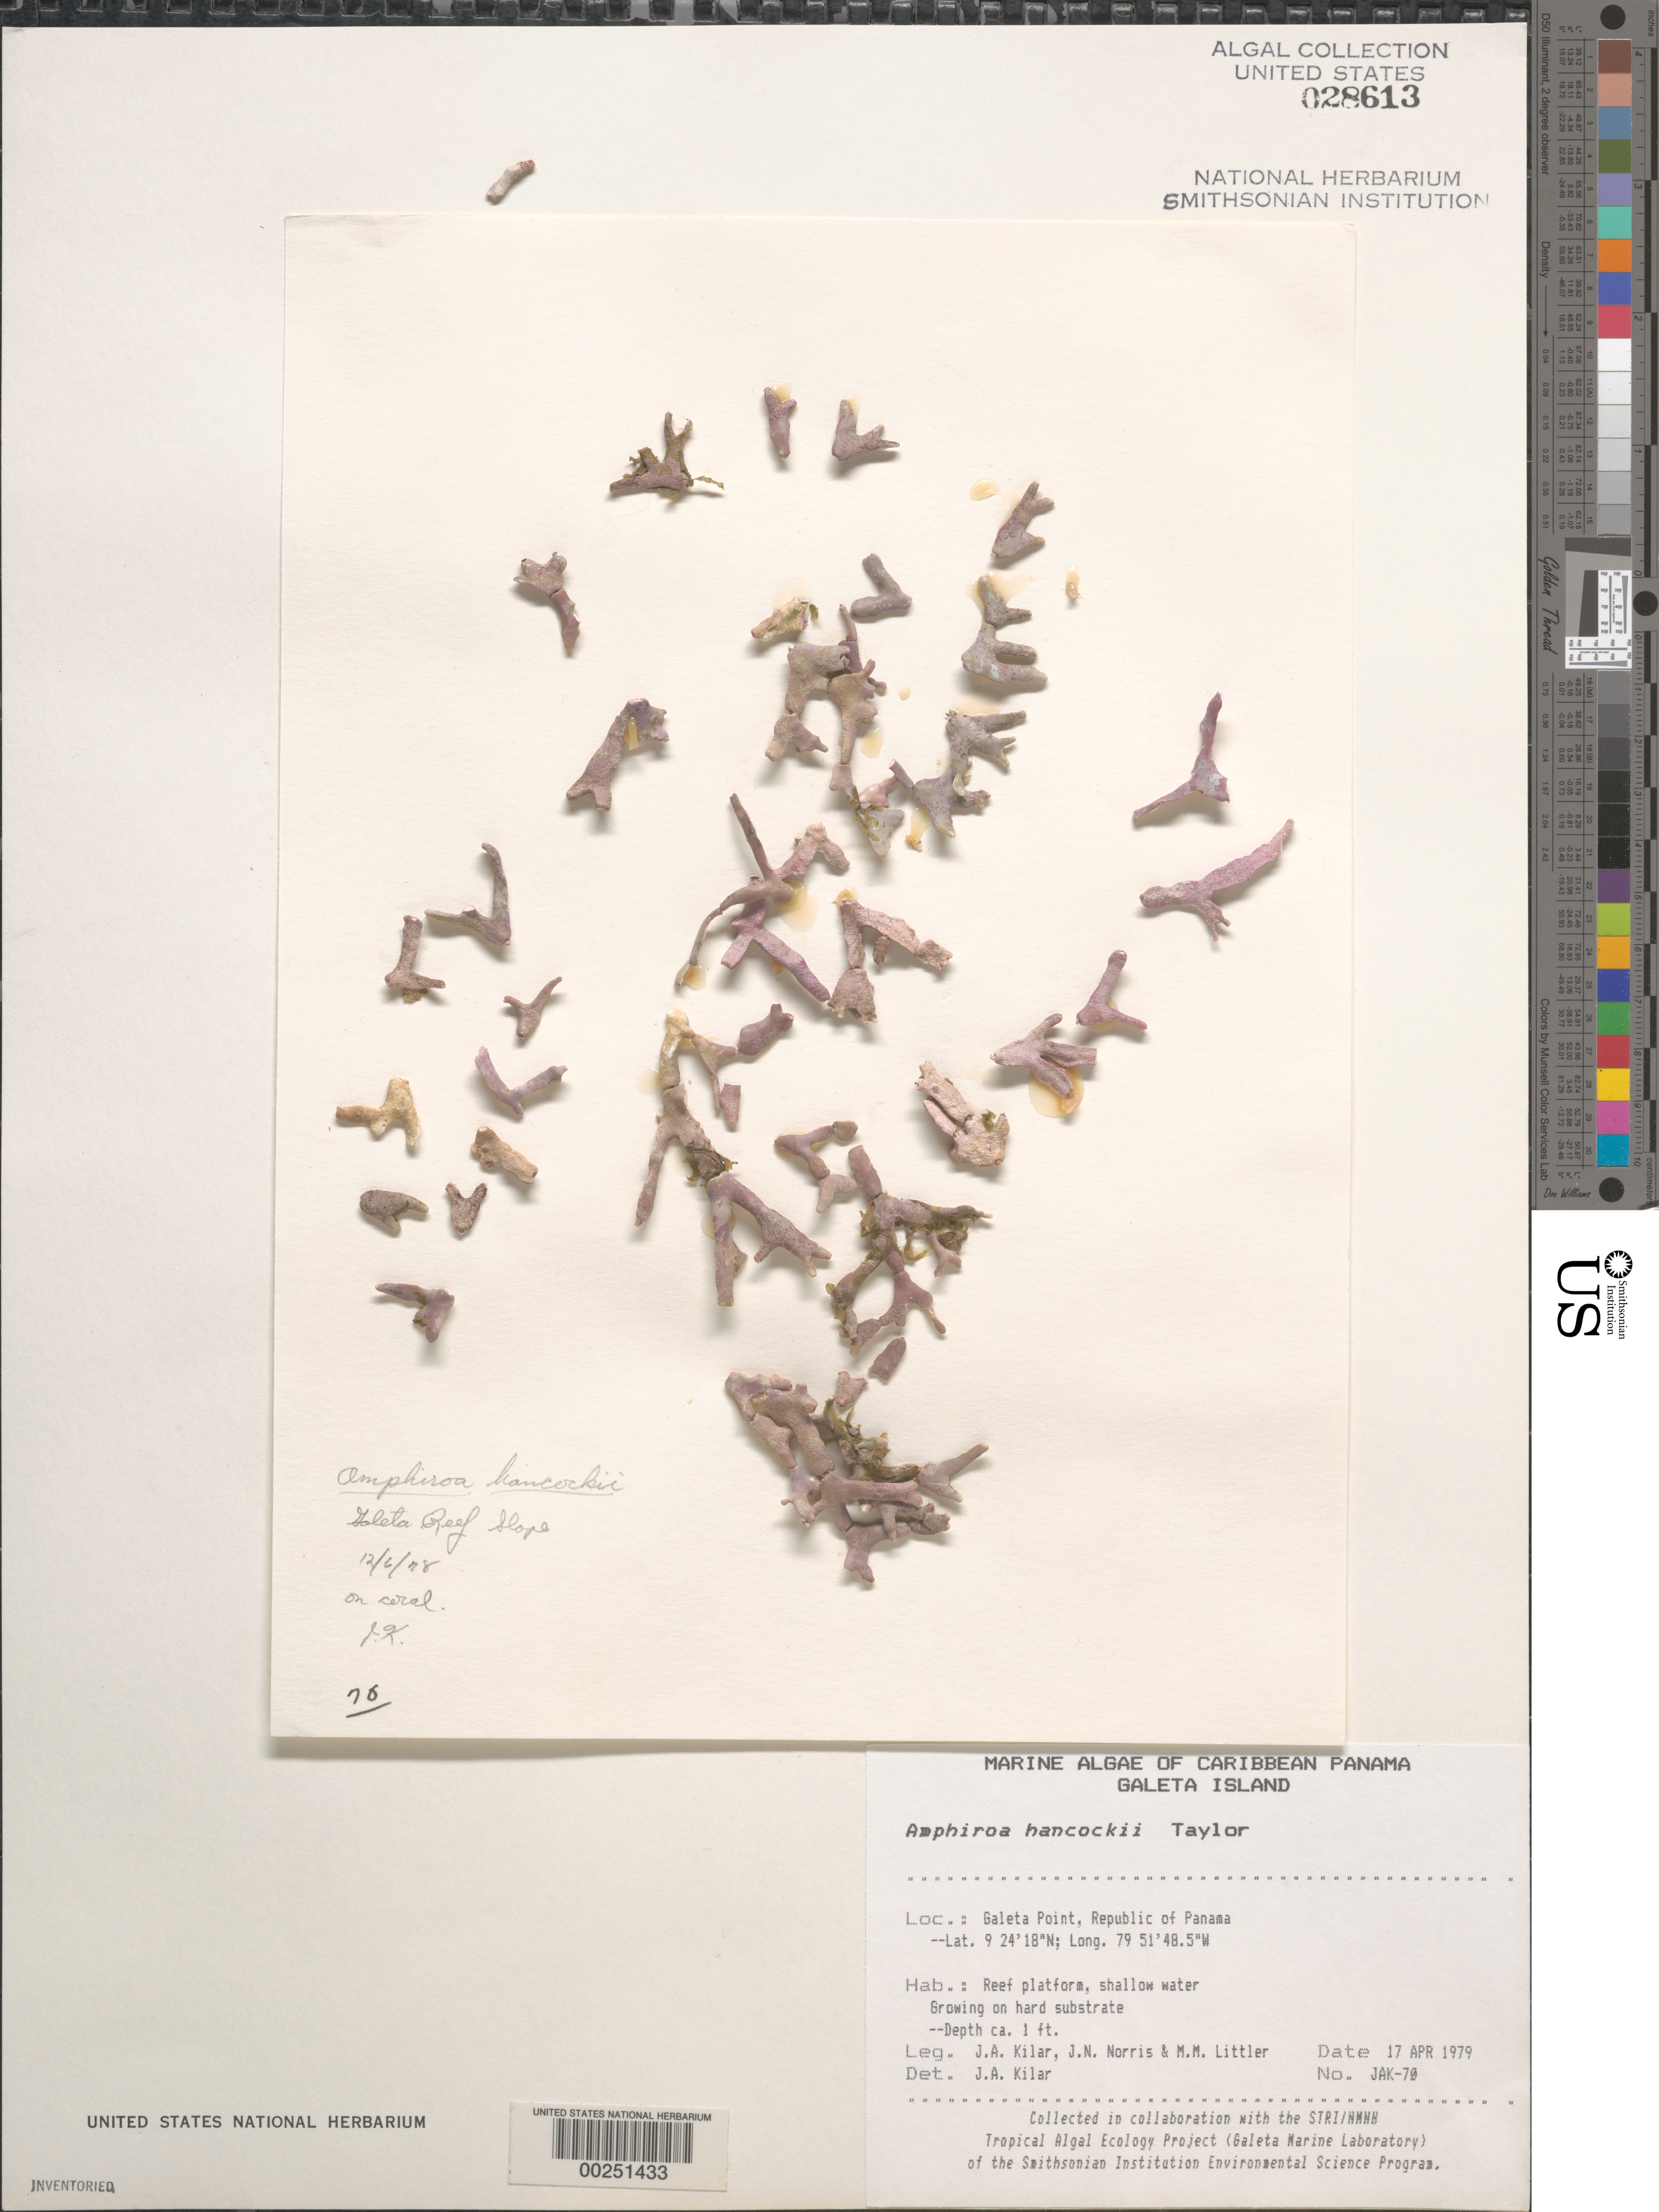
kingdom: Plantae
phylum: Rhodophyta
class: Florideophyceae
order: Corallinales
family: Lithophyllaceae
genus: Amphiroa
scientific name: Amphiroa hancockii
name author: W.R. Taylor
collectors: J. Kilar, J. N. Norris & M. M. Littler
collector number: JAK-70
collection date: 1979-04-17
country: Panama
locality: Caribbean Panama. Galeta Island. Galeta Point, Republic of Panama. Galeta Reef Slope.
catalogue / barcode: US 28613